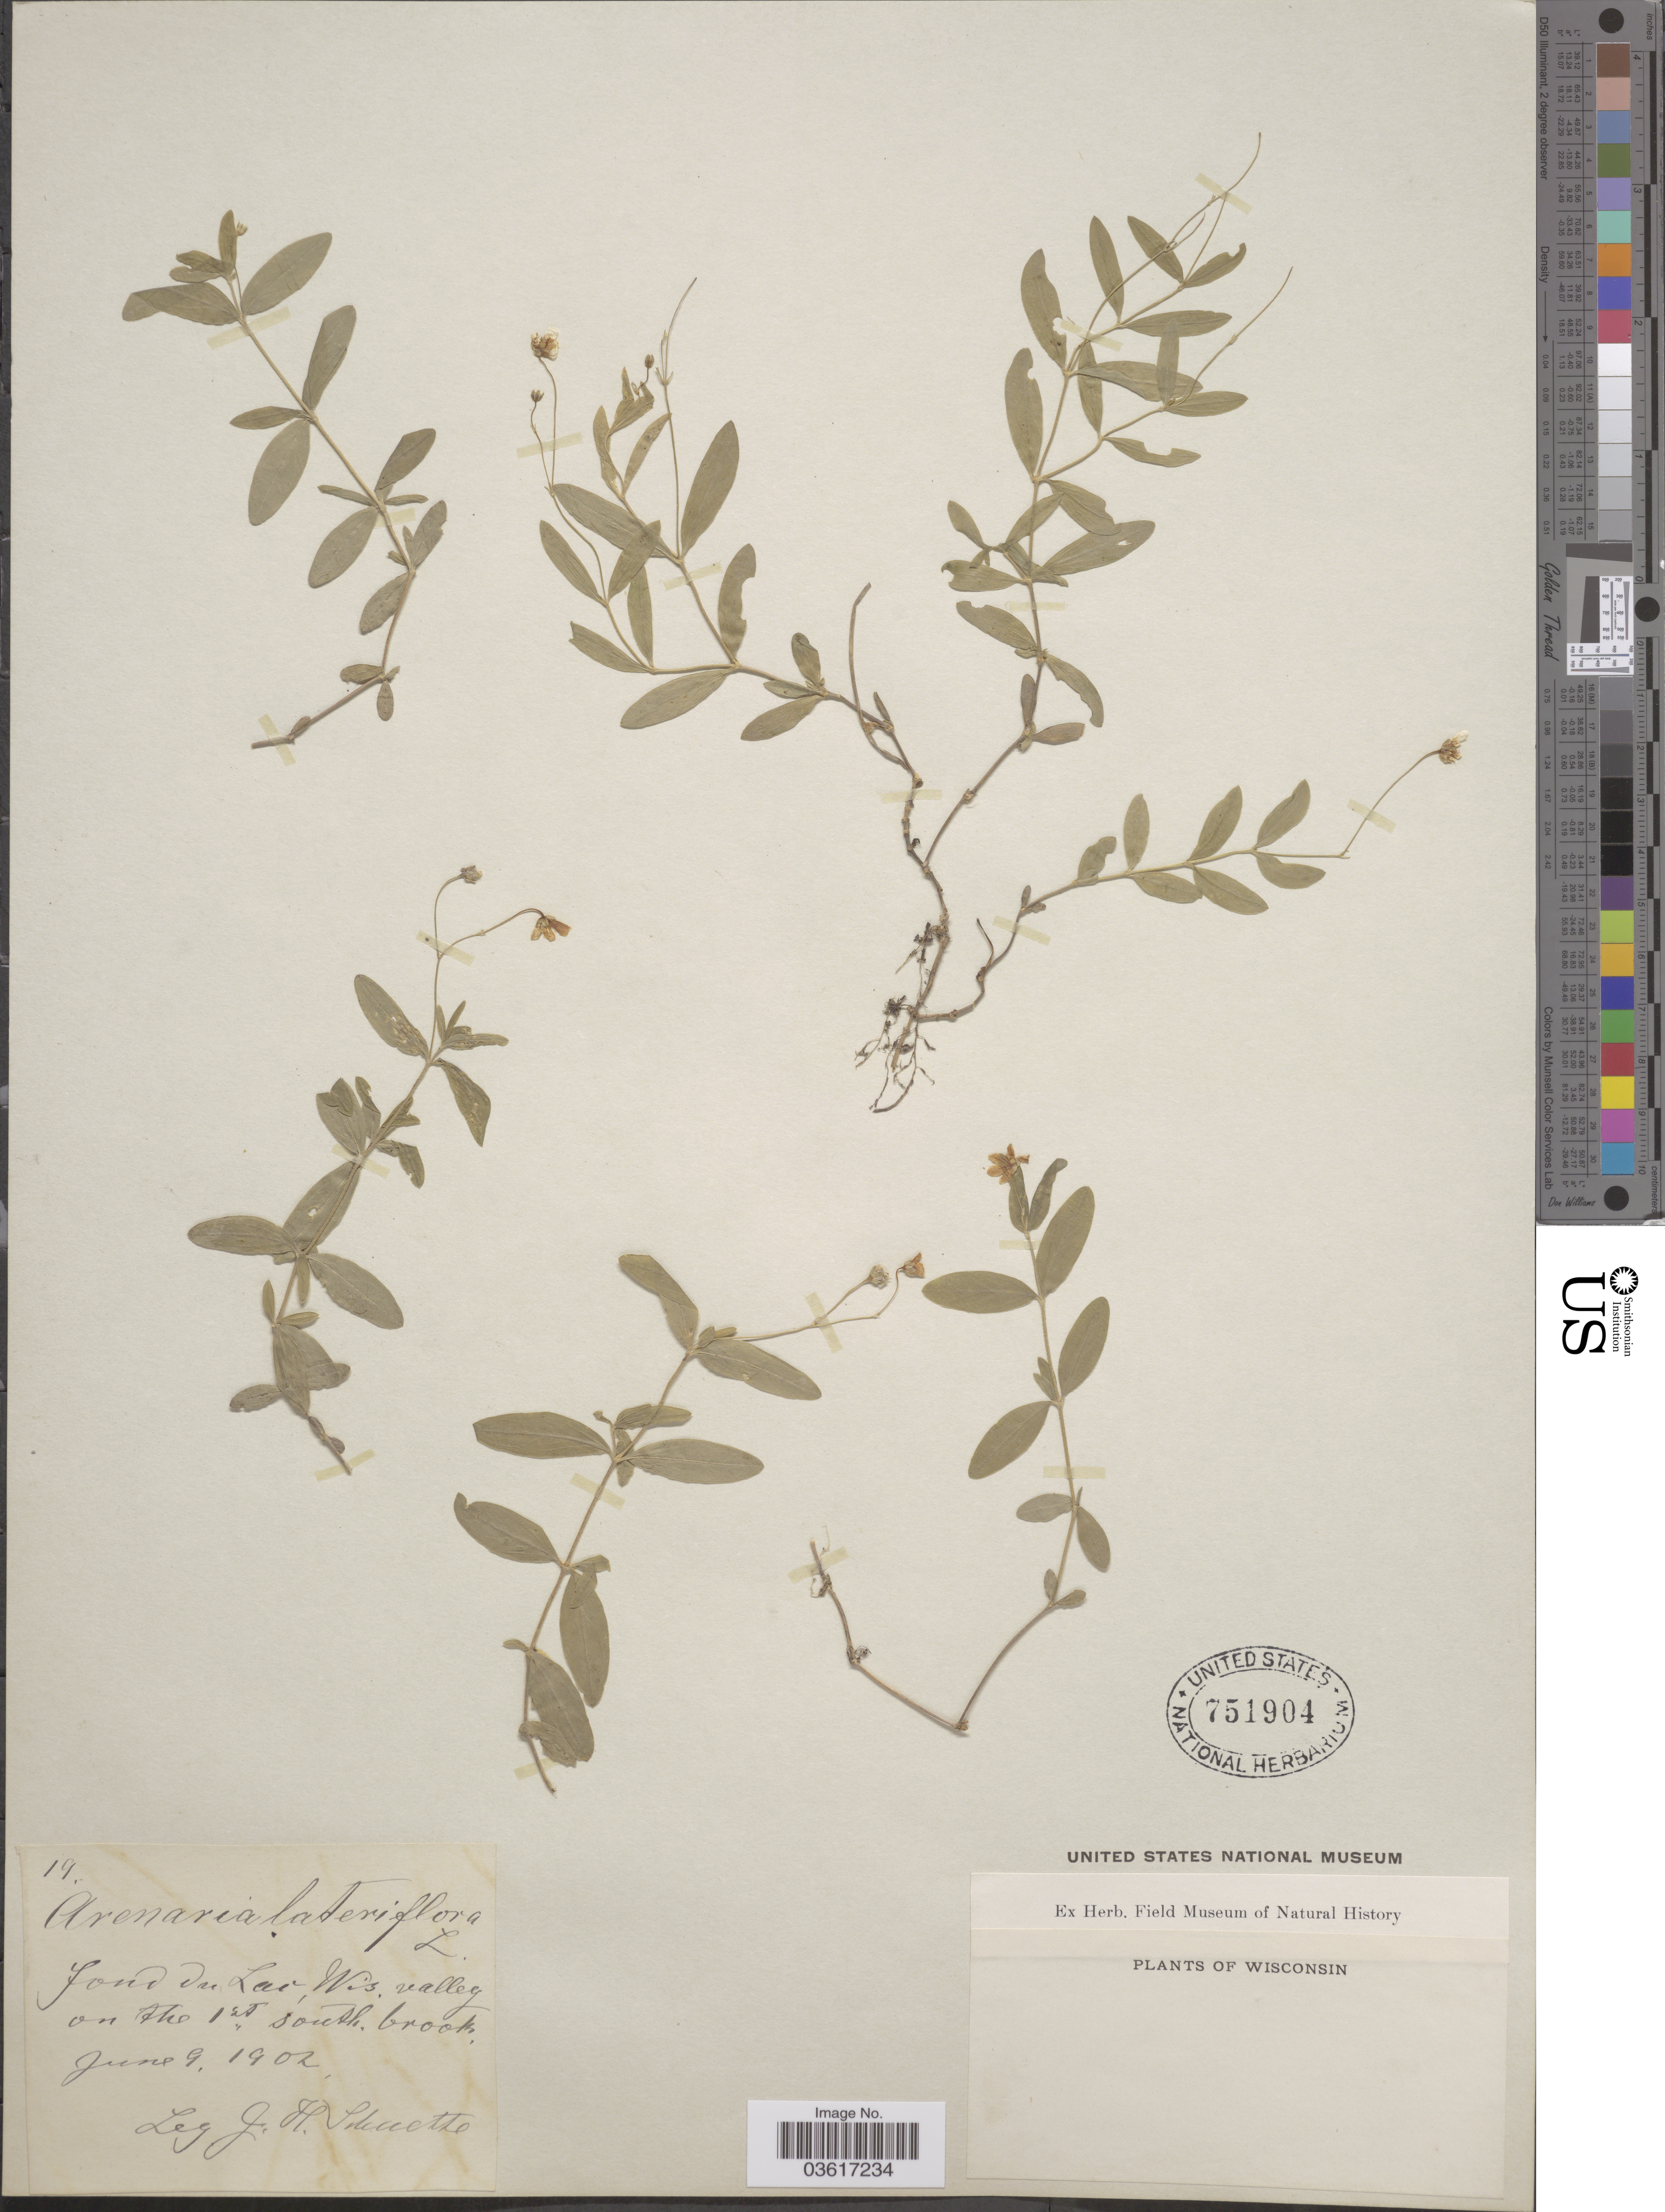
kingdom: Plantae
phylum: Tracheophyta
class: Magnoliopsida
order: Caryophyllales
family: Caryophyllaceae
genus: Moehringia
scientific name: Moehringia lateriflora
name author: (L.) Fenzl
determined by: Strong, Mark T., (BOT), Smithsonian Institution - National Museum of Natural History (UNITED STATES)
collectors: J. H. Schuette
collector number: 19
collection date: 1902-06-09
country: United States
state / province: Wisconsin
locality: Fond du Lac, Wis. valley on the 1st south brook.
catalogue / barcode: US 751904